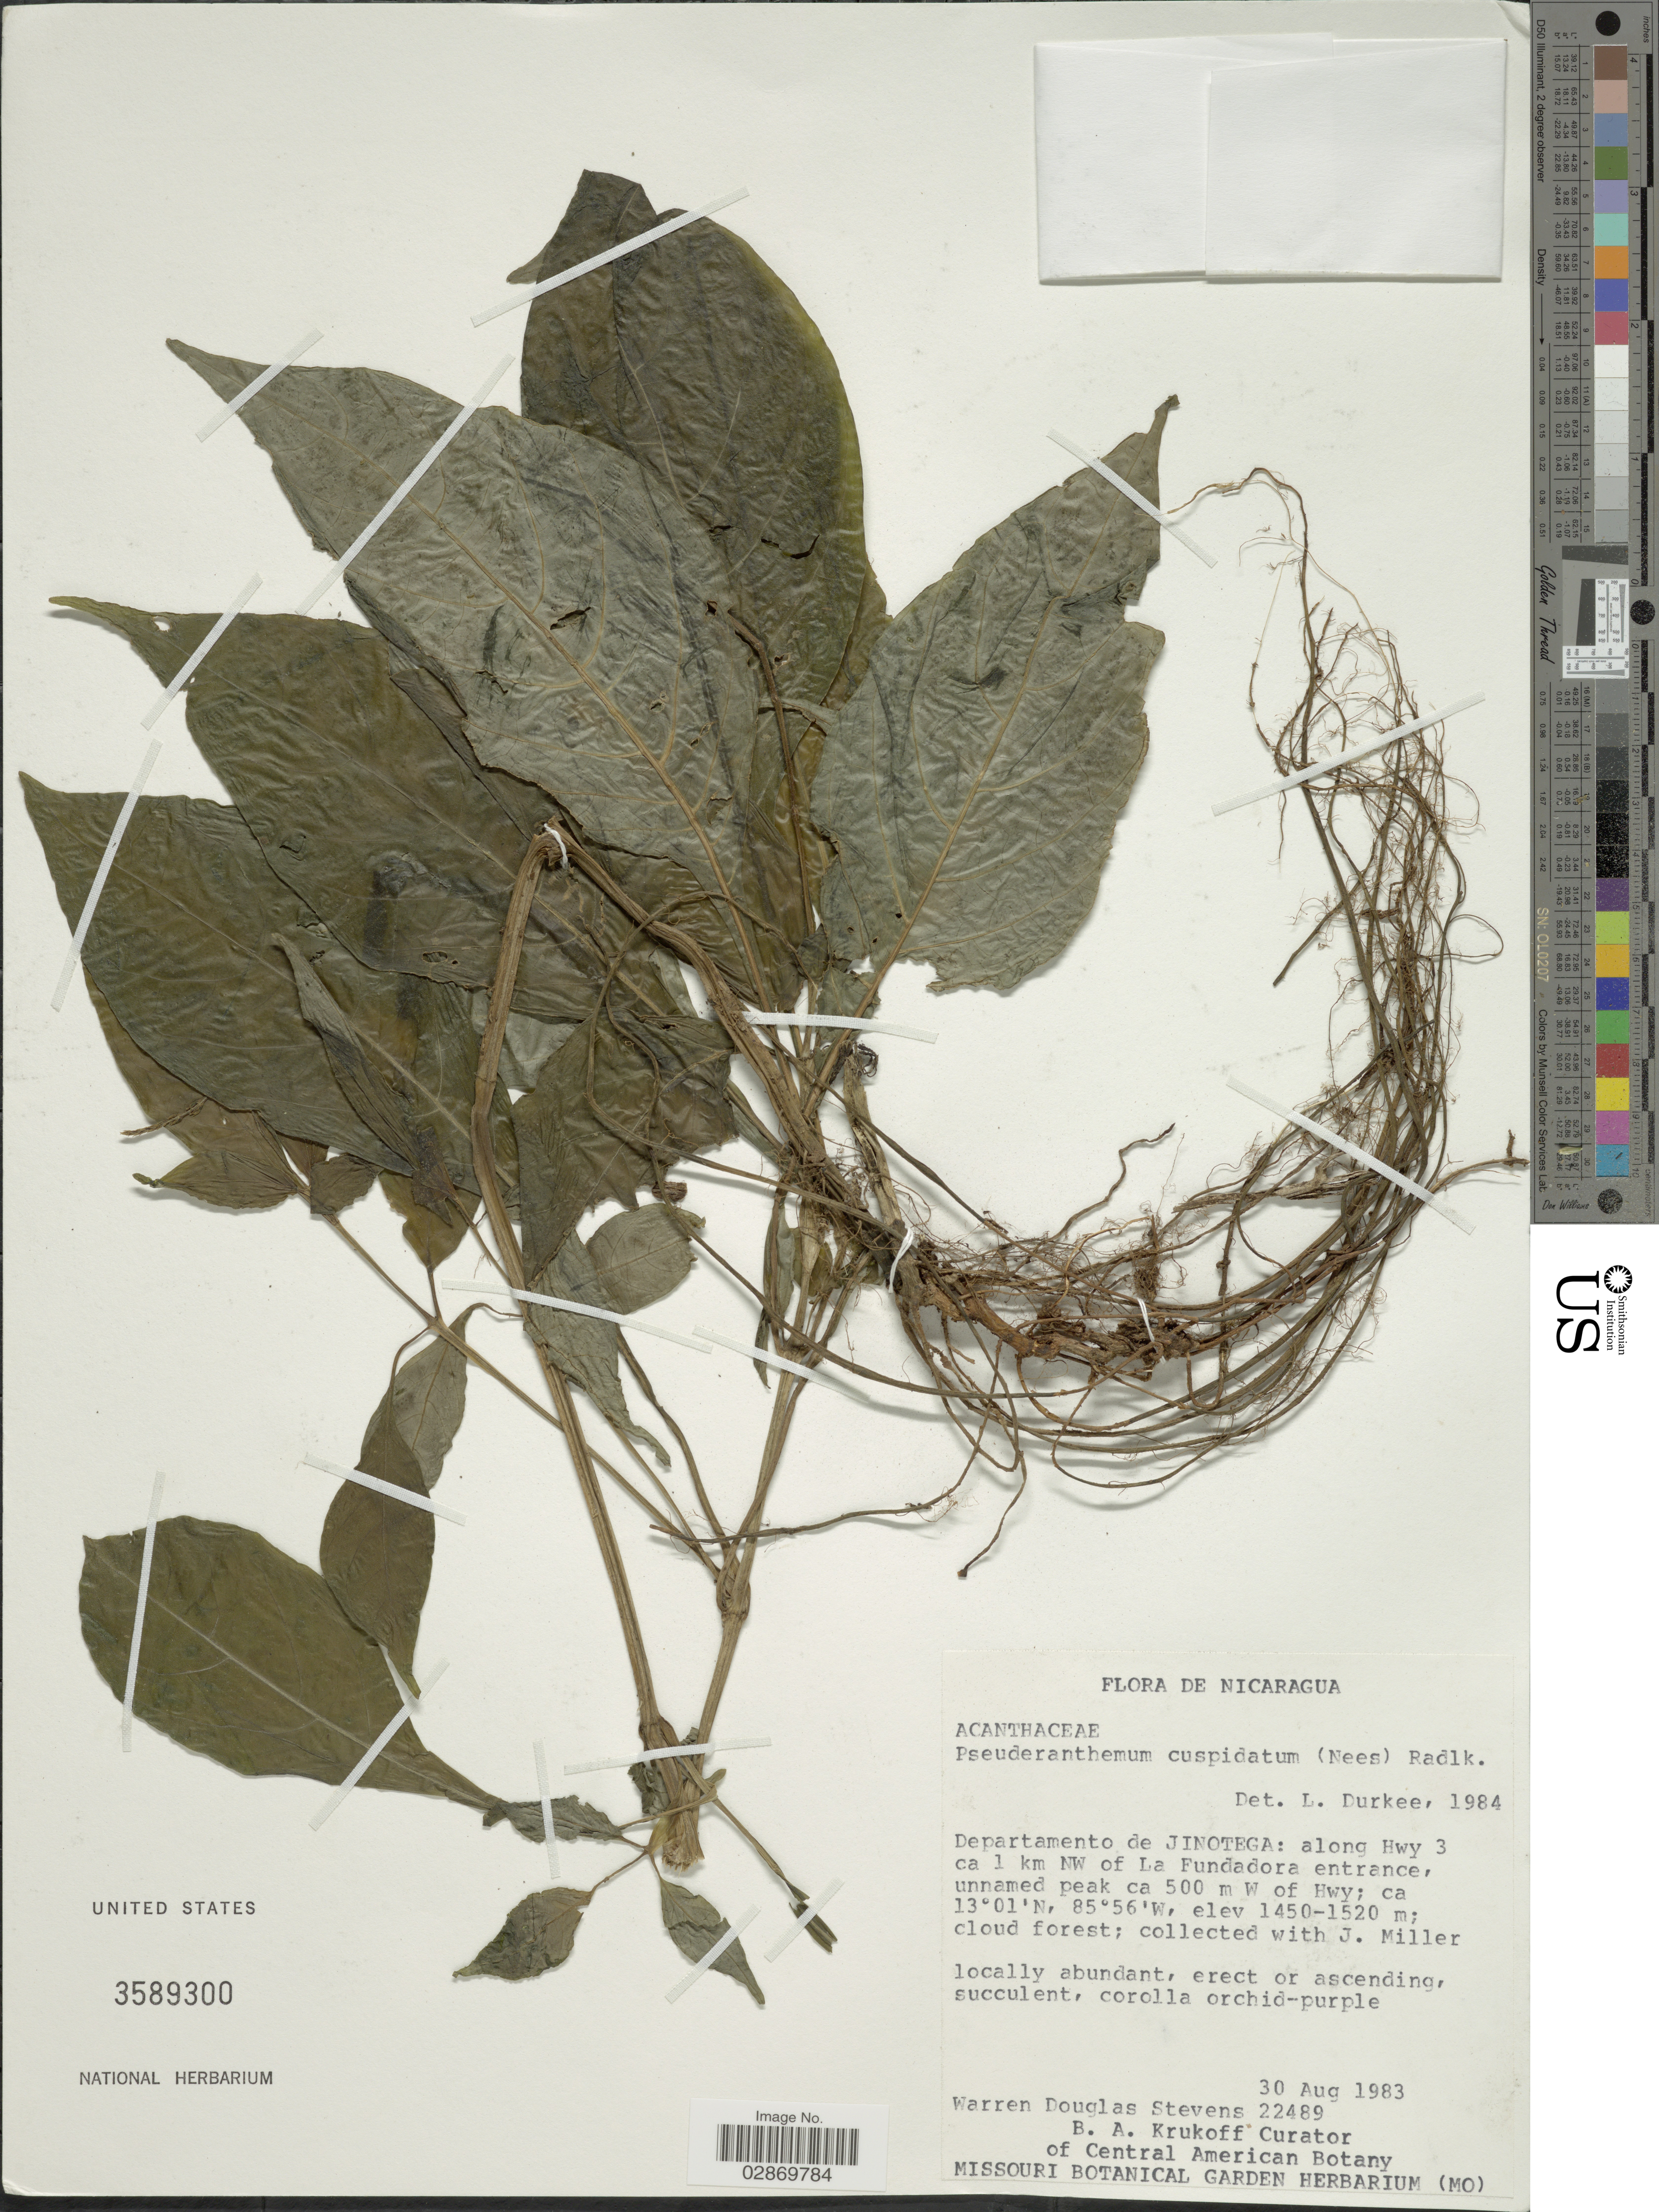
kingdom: Plantae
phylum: Tracheophyta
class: Magnoliopsida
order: Lamiales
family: Acanthaceae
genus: Pseuderanthemum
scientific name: Pseuderanthemum cuspidatum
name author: (Nees) Radlk. ex Lindau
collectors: W. D. Stevens & B. A. Krukoff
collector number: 22489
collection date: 1983-08-30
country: Nicaragua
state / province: Jinotega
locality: Departamento de Jinotega, along Hwy 3 ca 1 km nw of La Fundadora entrance, unnamed peak ca 500 m W of Hwy.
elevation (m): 1450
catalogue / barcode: US 3589300